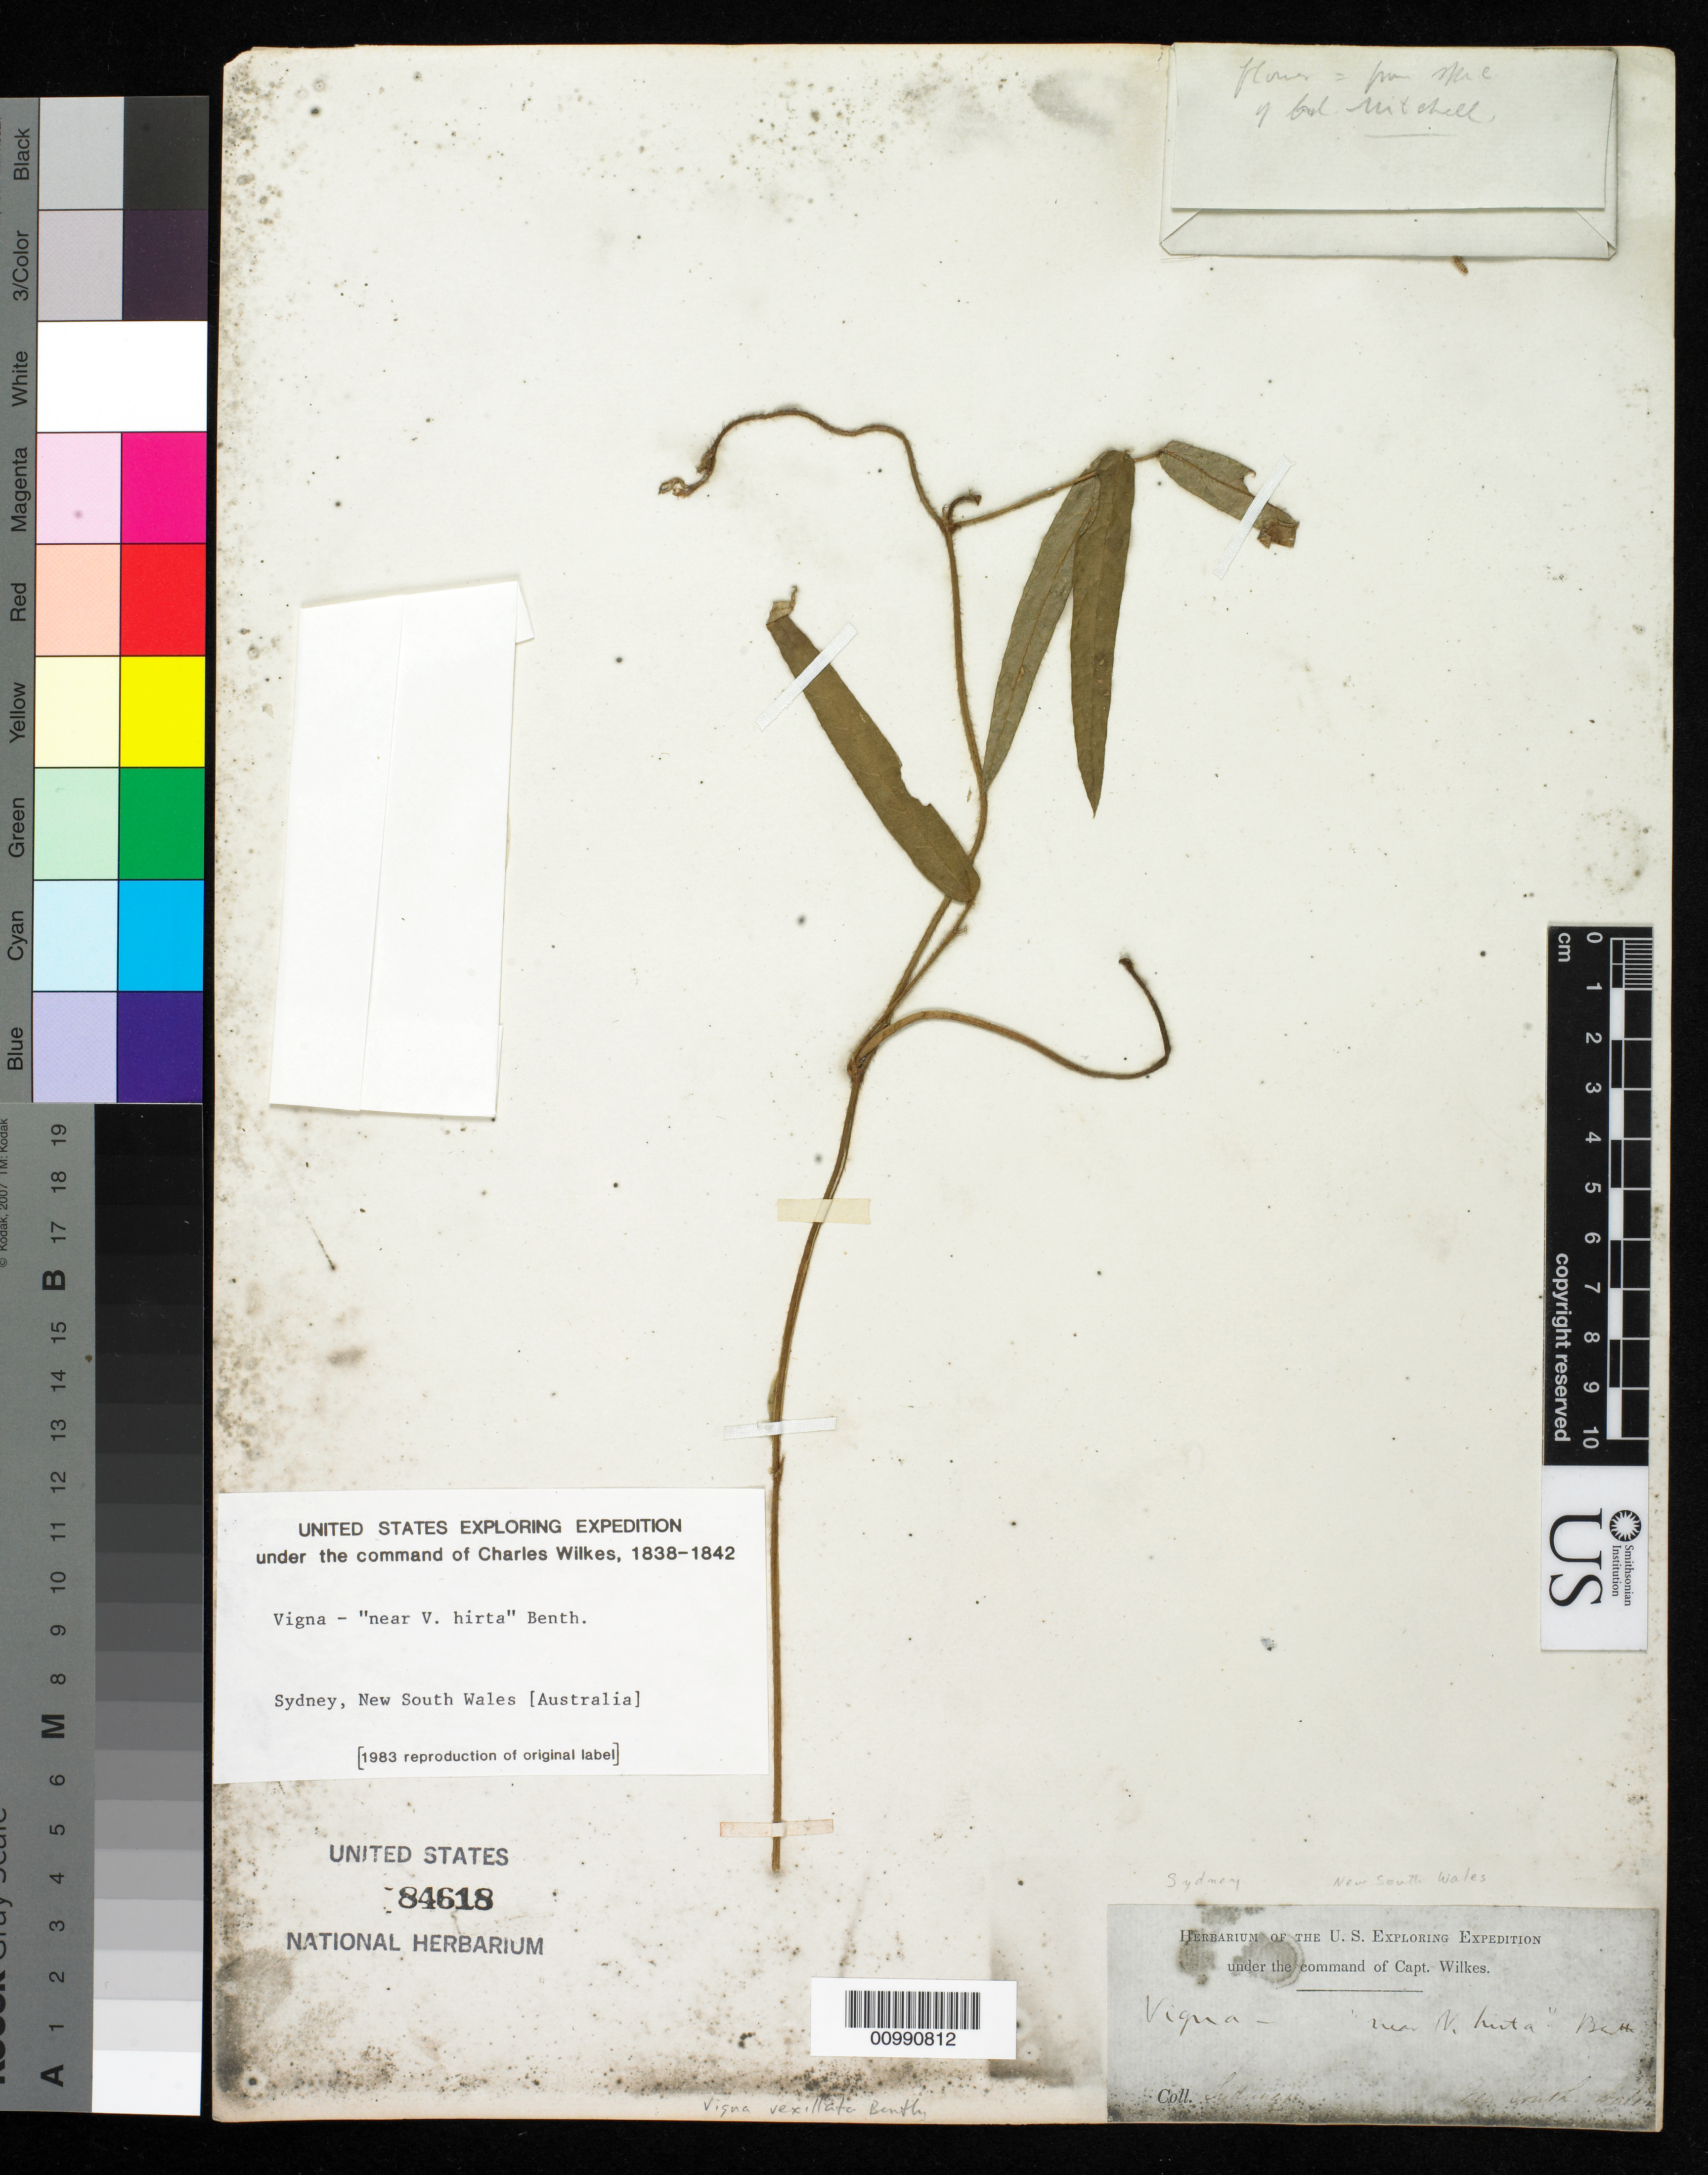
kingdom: Plantae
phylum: Tracheophyta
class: Magnoliopsida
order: Fabales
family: Fabaceae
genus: Vigna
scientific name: Vigna sp.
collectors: Wilkes Explor. Exped.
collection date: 1838/1842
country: Australia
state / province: New South Wales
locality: Sydney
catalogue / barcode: US 84618